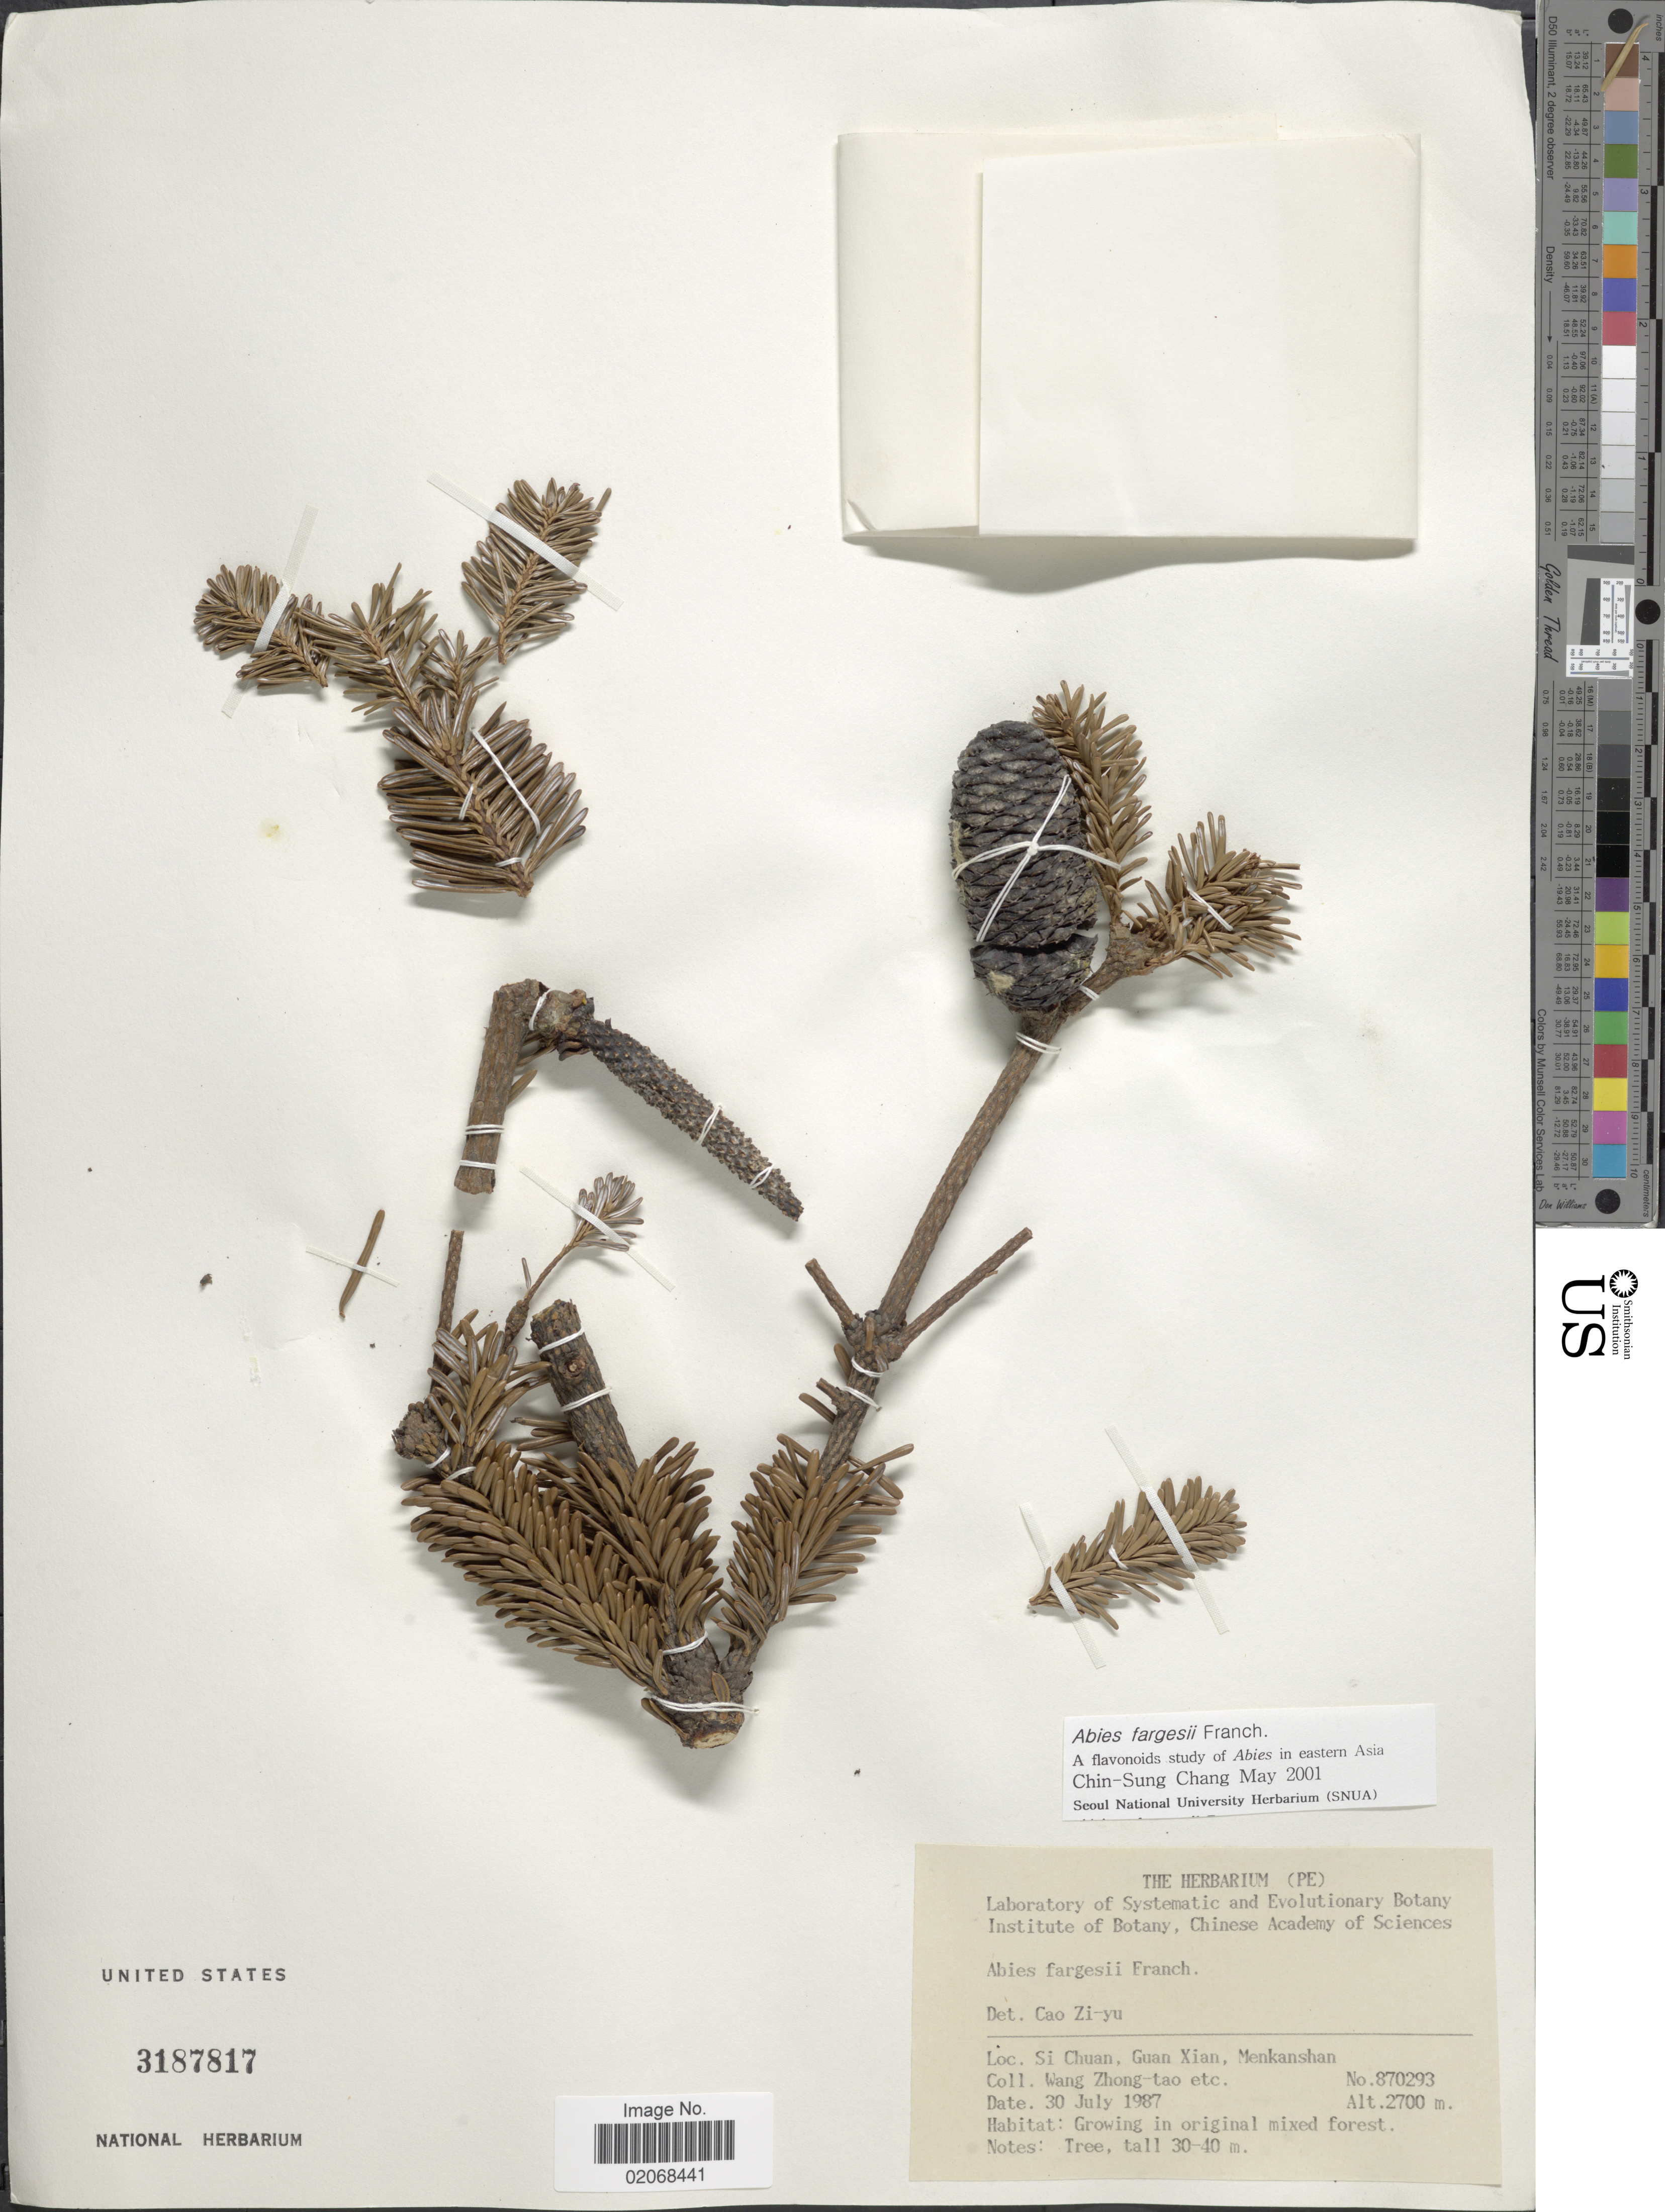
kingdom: Plantae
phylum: Tracheophyta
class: Pinopsida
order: Pinales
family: Pinaceae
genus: Abies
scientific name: Abies fargesii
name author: Franch.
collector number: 870293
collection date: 1987-07-30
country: China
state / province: Sichuan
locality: Si Chuan, Guan Xian, Menkanshan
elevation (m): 2700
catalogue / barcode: US 3187817